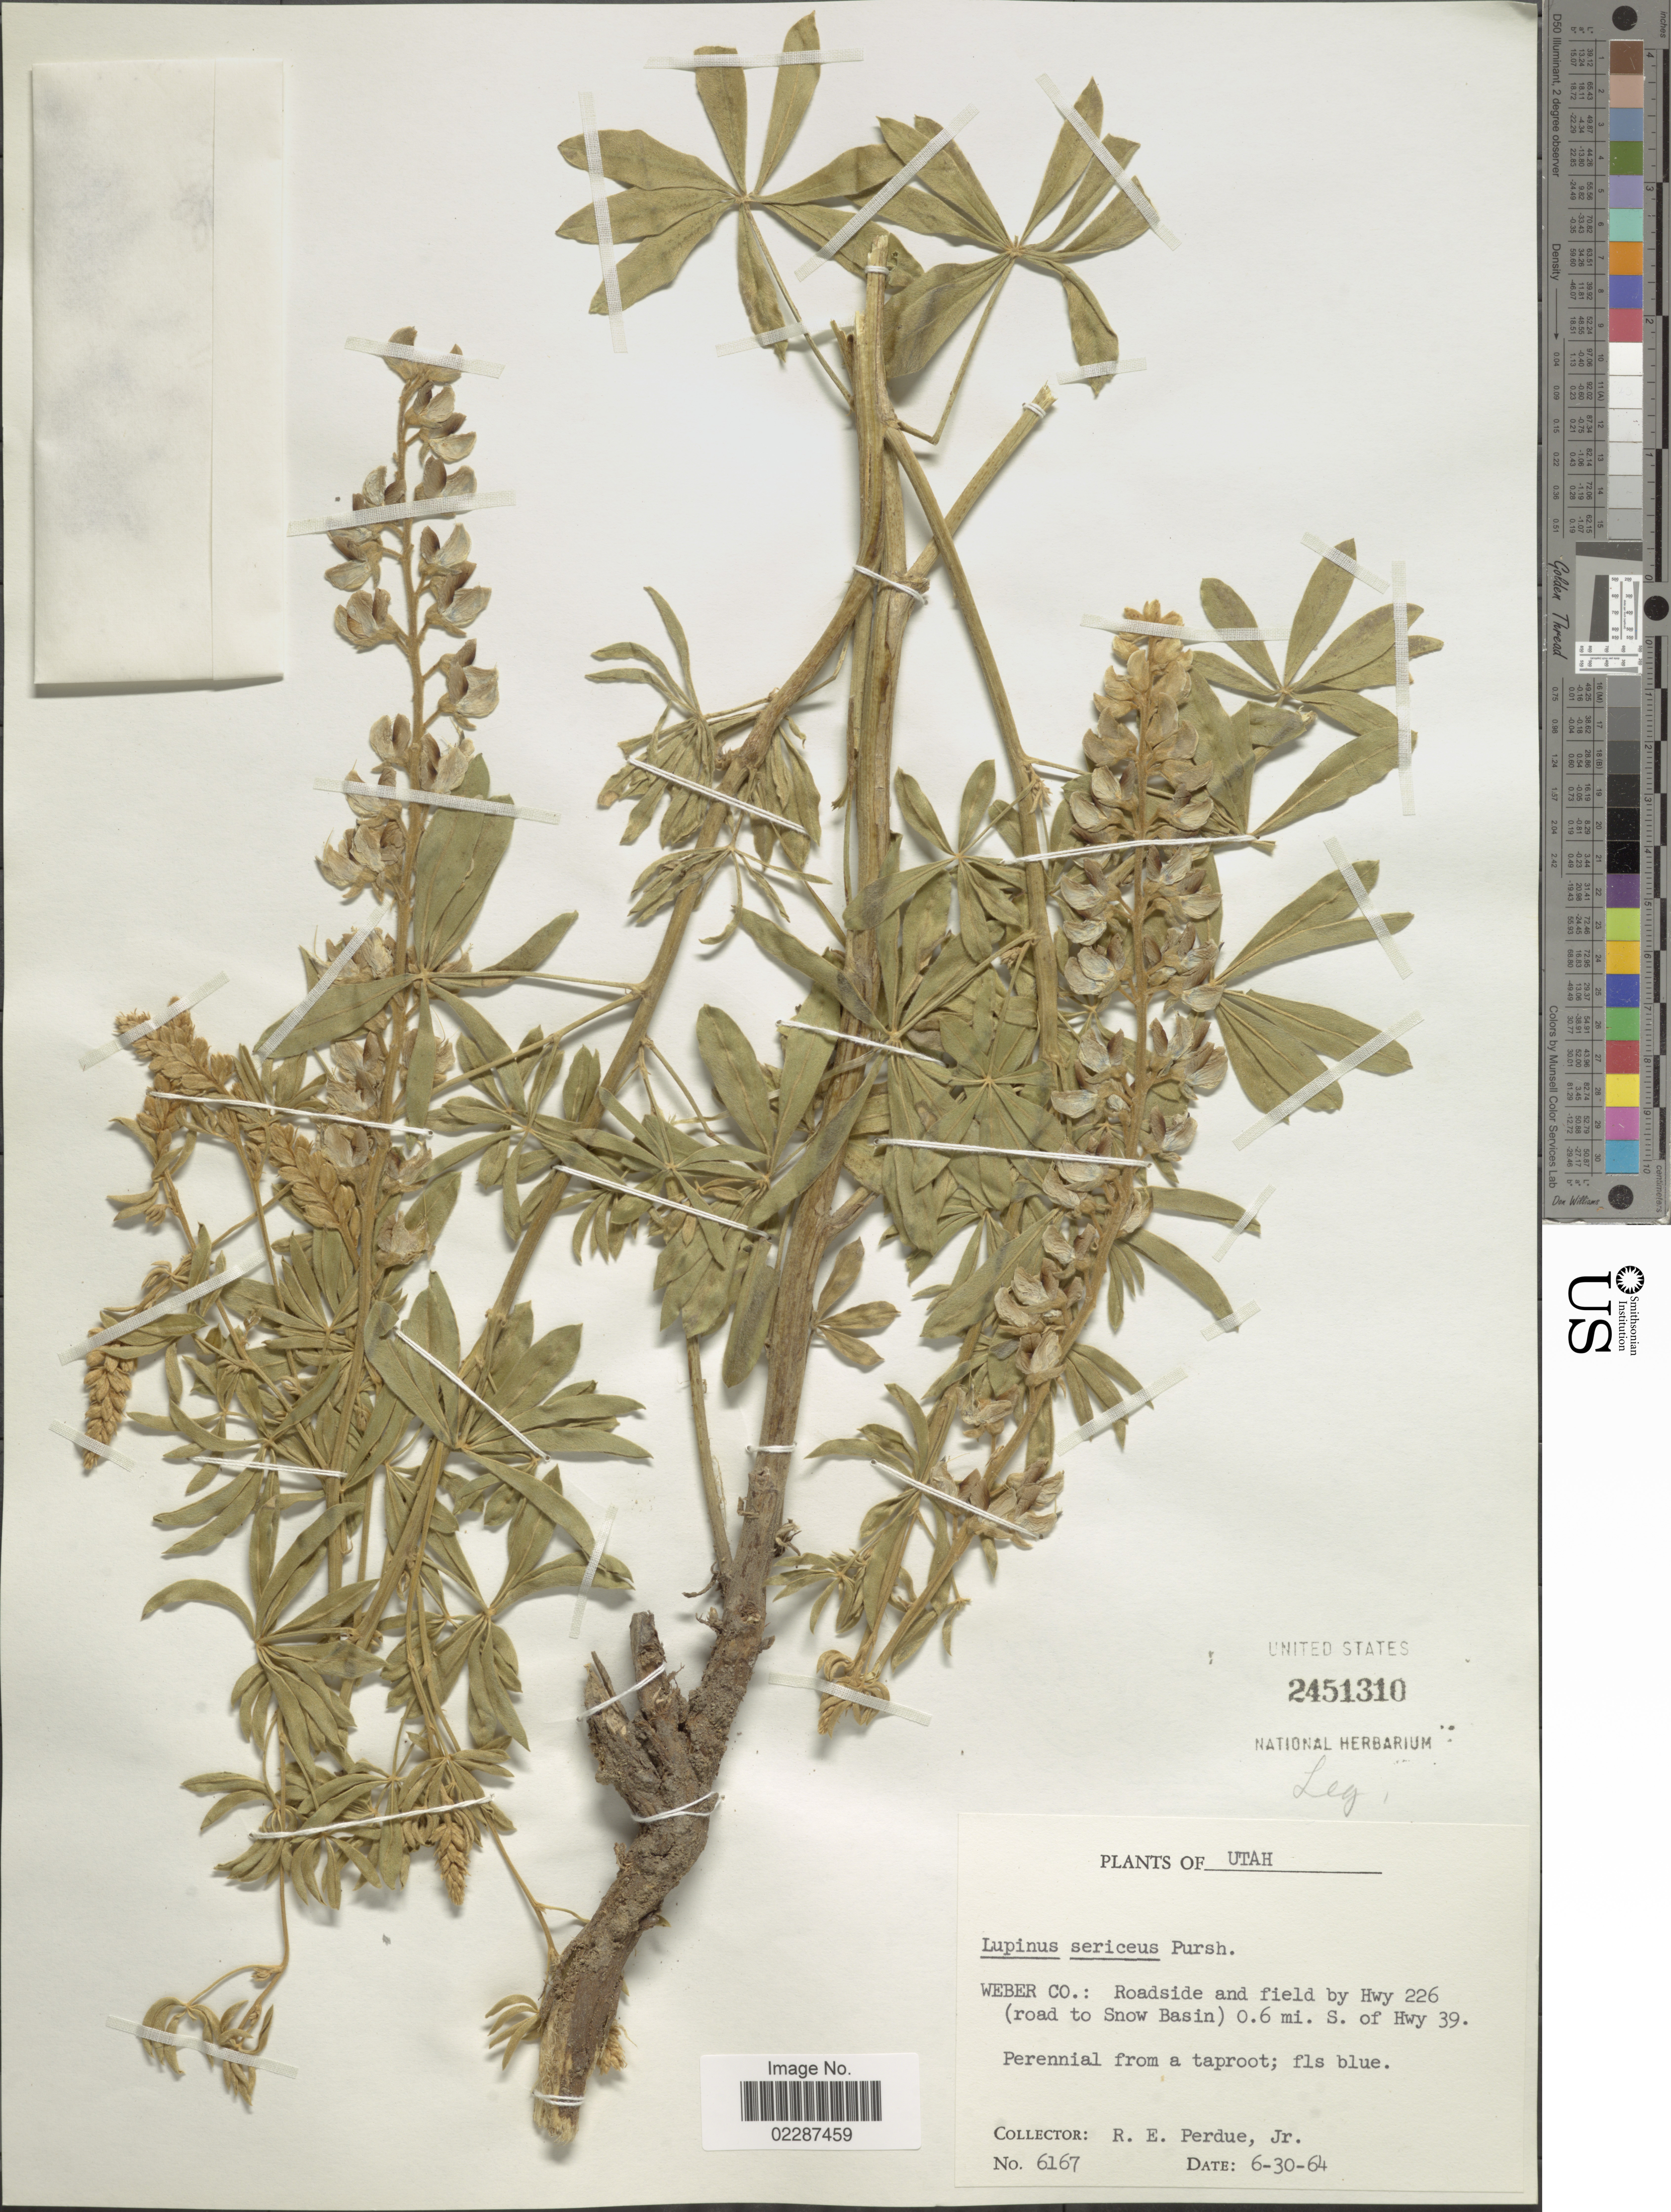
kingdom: Plantae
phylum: Tracheophyta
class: Magnoliopsida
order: Fabales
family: Fabaceae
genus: Lupinus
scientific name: Lupinus sericeus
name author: Pursh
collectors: R. E. Perdue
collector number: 6167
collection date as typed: Transcribed d/m/y: 30/6/64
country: United States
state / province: Utah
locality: Weber Co.: Roadside and field by Hwy 226 (road to Snow Basin) 0.6 mi. S. of Hwy 39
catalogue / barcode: US 2451310